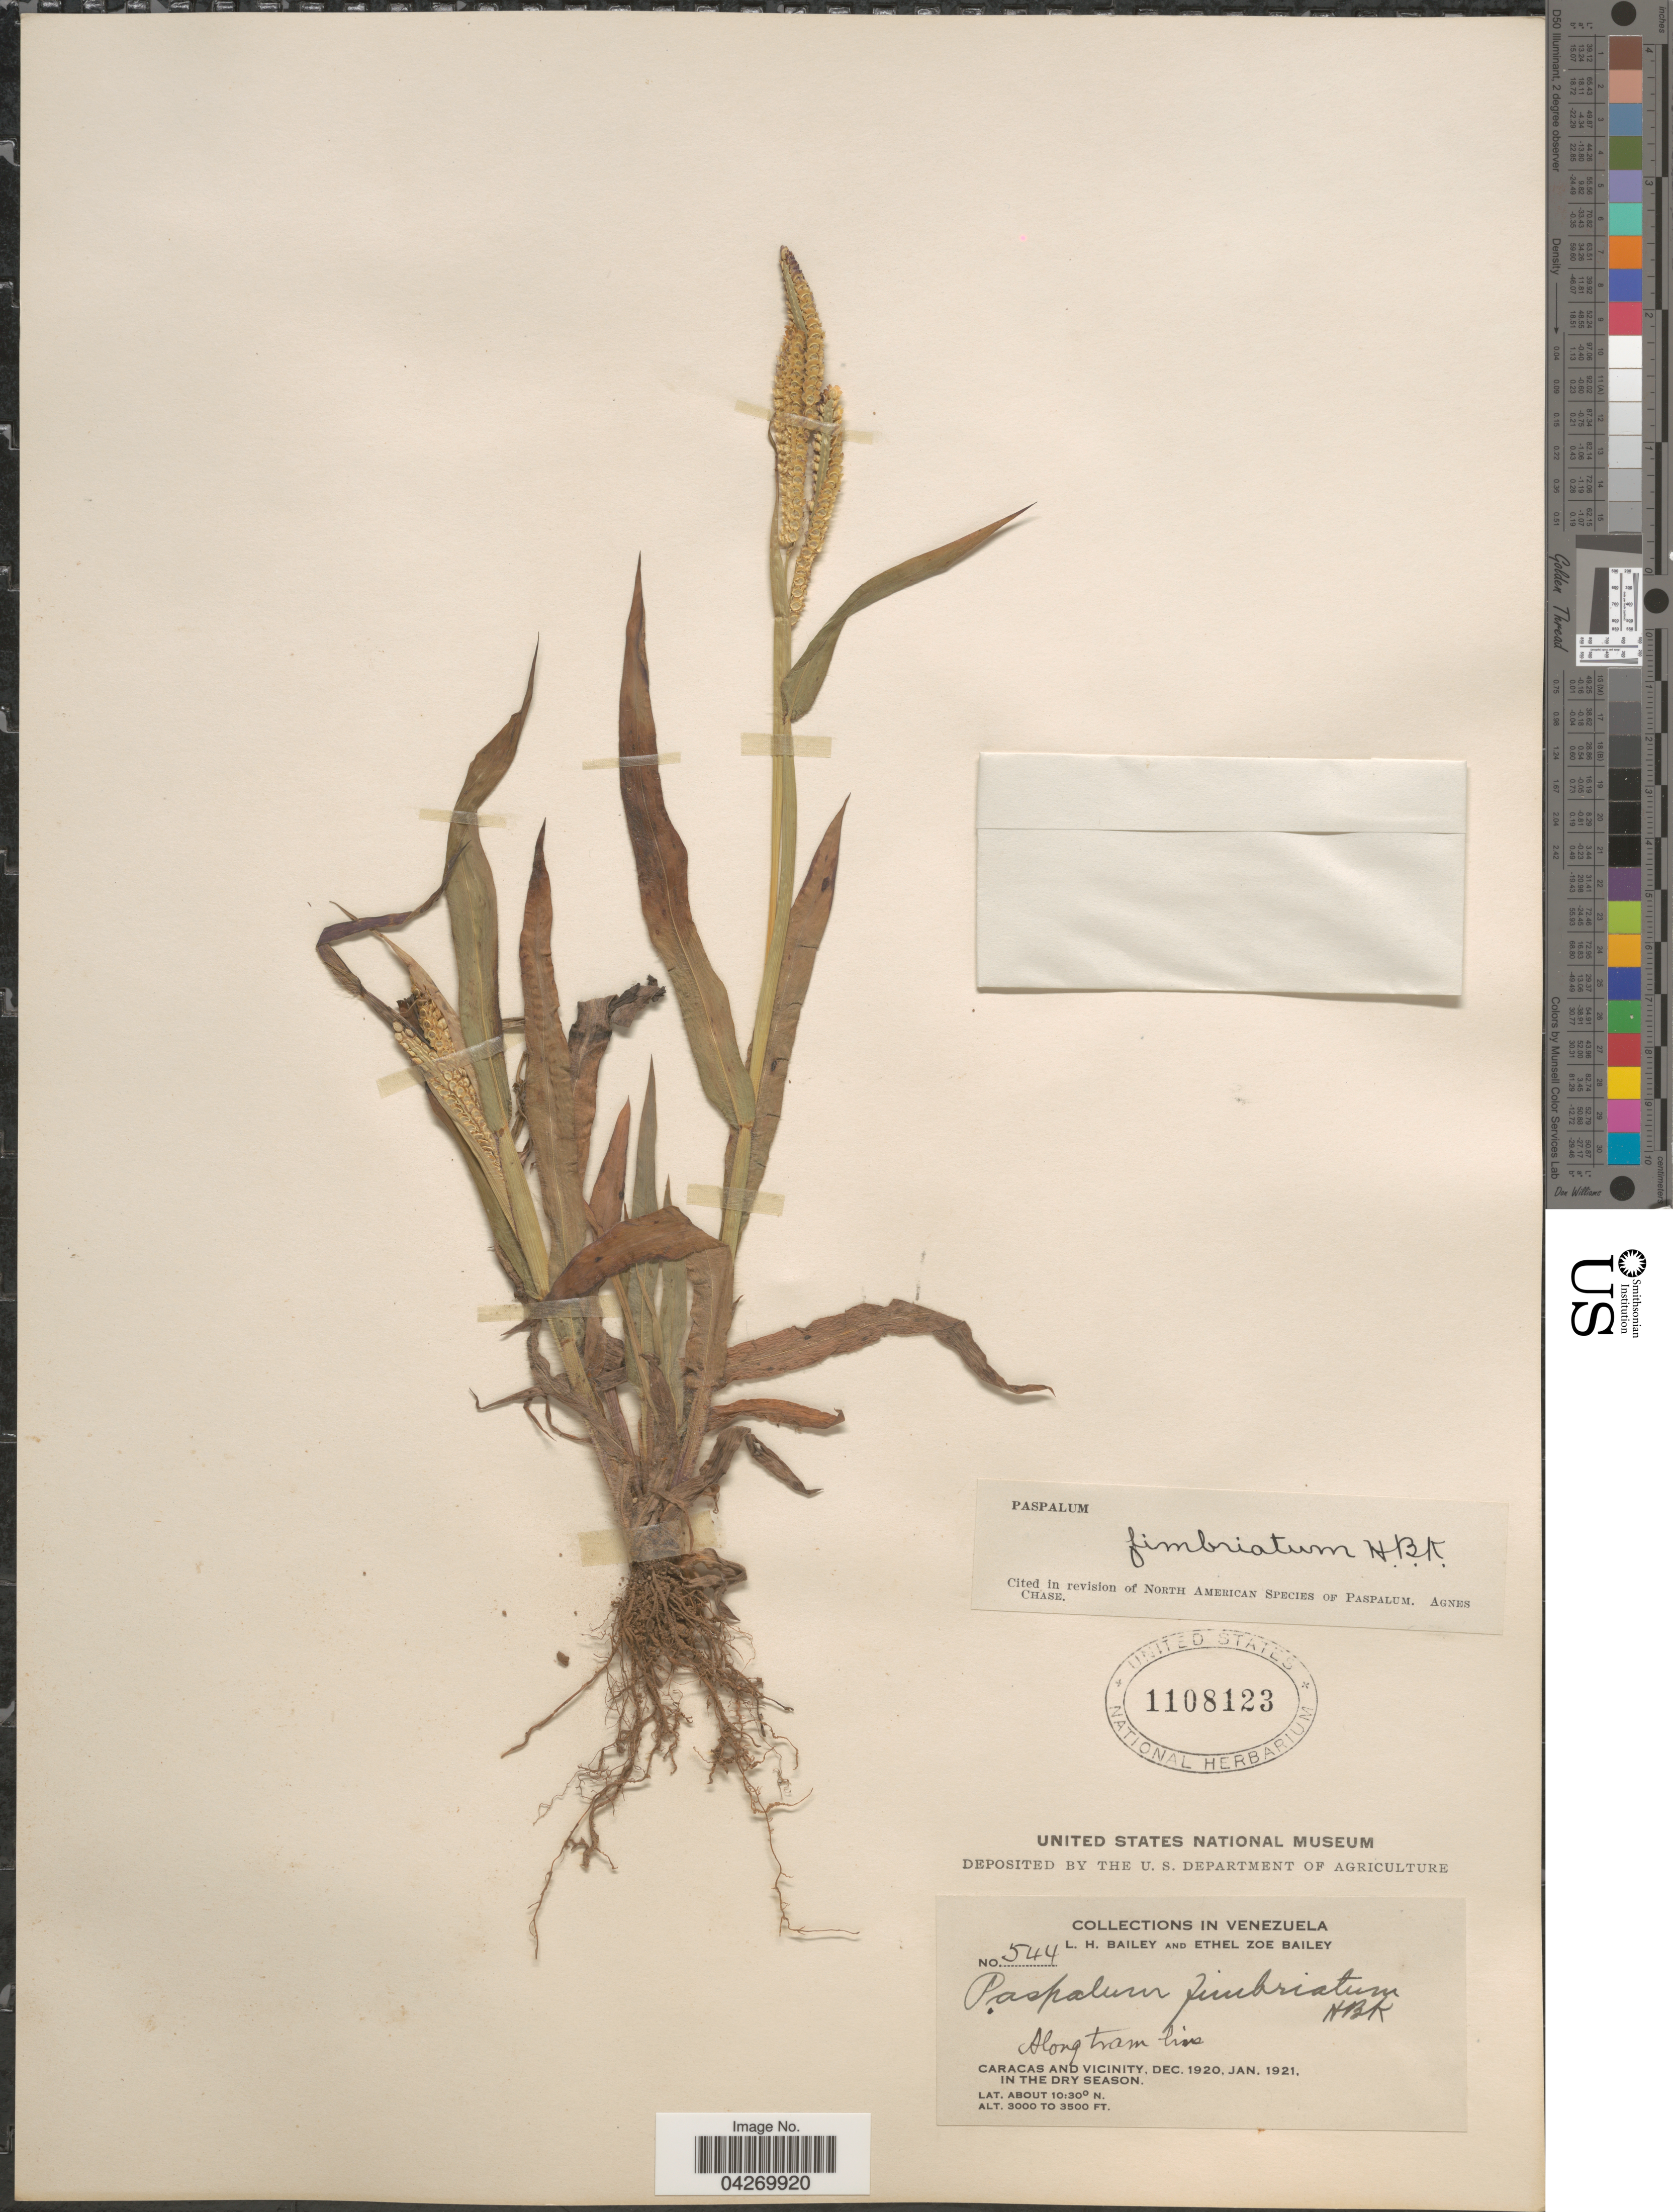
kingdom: Plantae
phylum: Tracheophyta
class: Liliopsida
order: Poales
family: Poaceae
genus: Paspalum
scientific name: Paspalum fimbriatum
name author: Kunth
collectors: L. H. Bailey & E. Z. Bailey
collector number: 544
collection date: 1920-12/1921-01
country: Venezuela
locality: Along tram line. Caracas and vicinity, in the dry season.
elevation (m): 914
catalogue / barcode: US 1108123